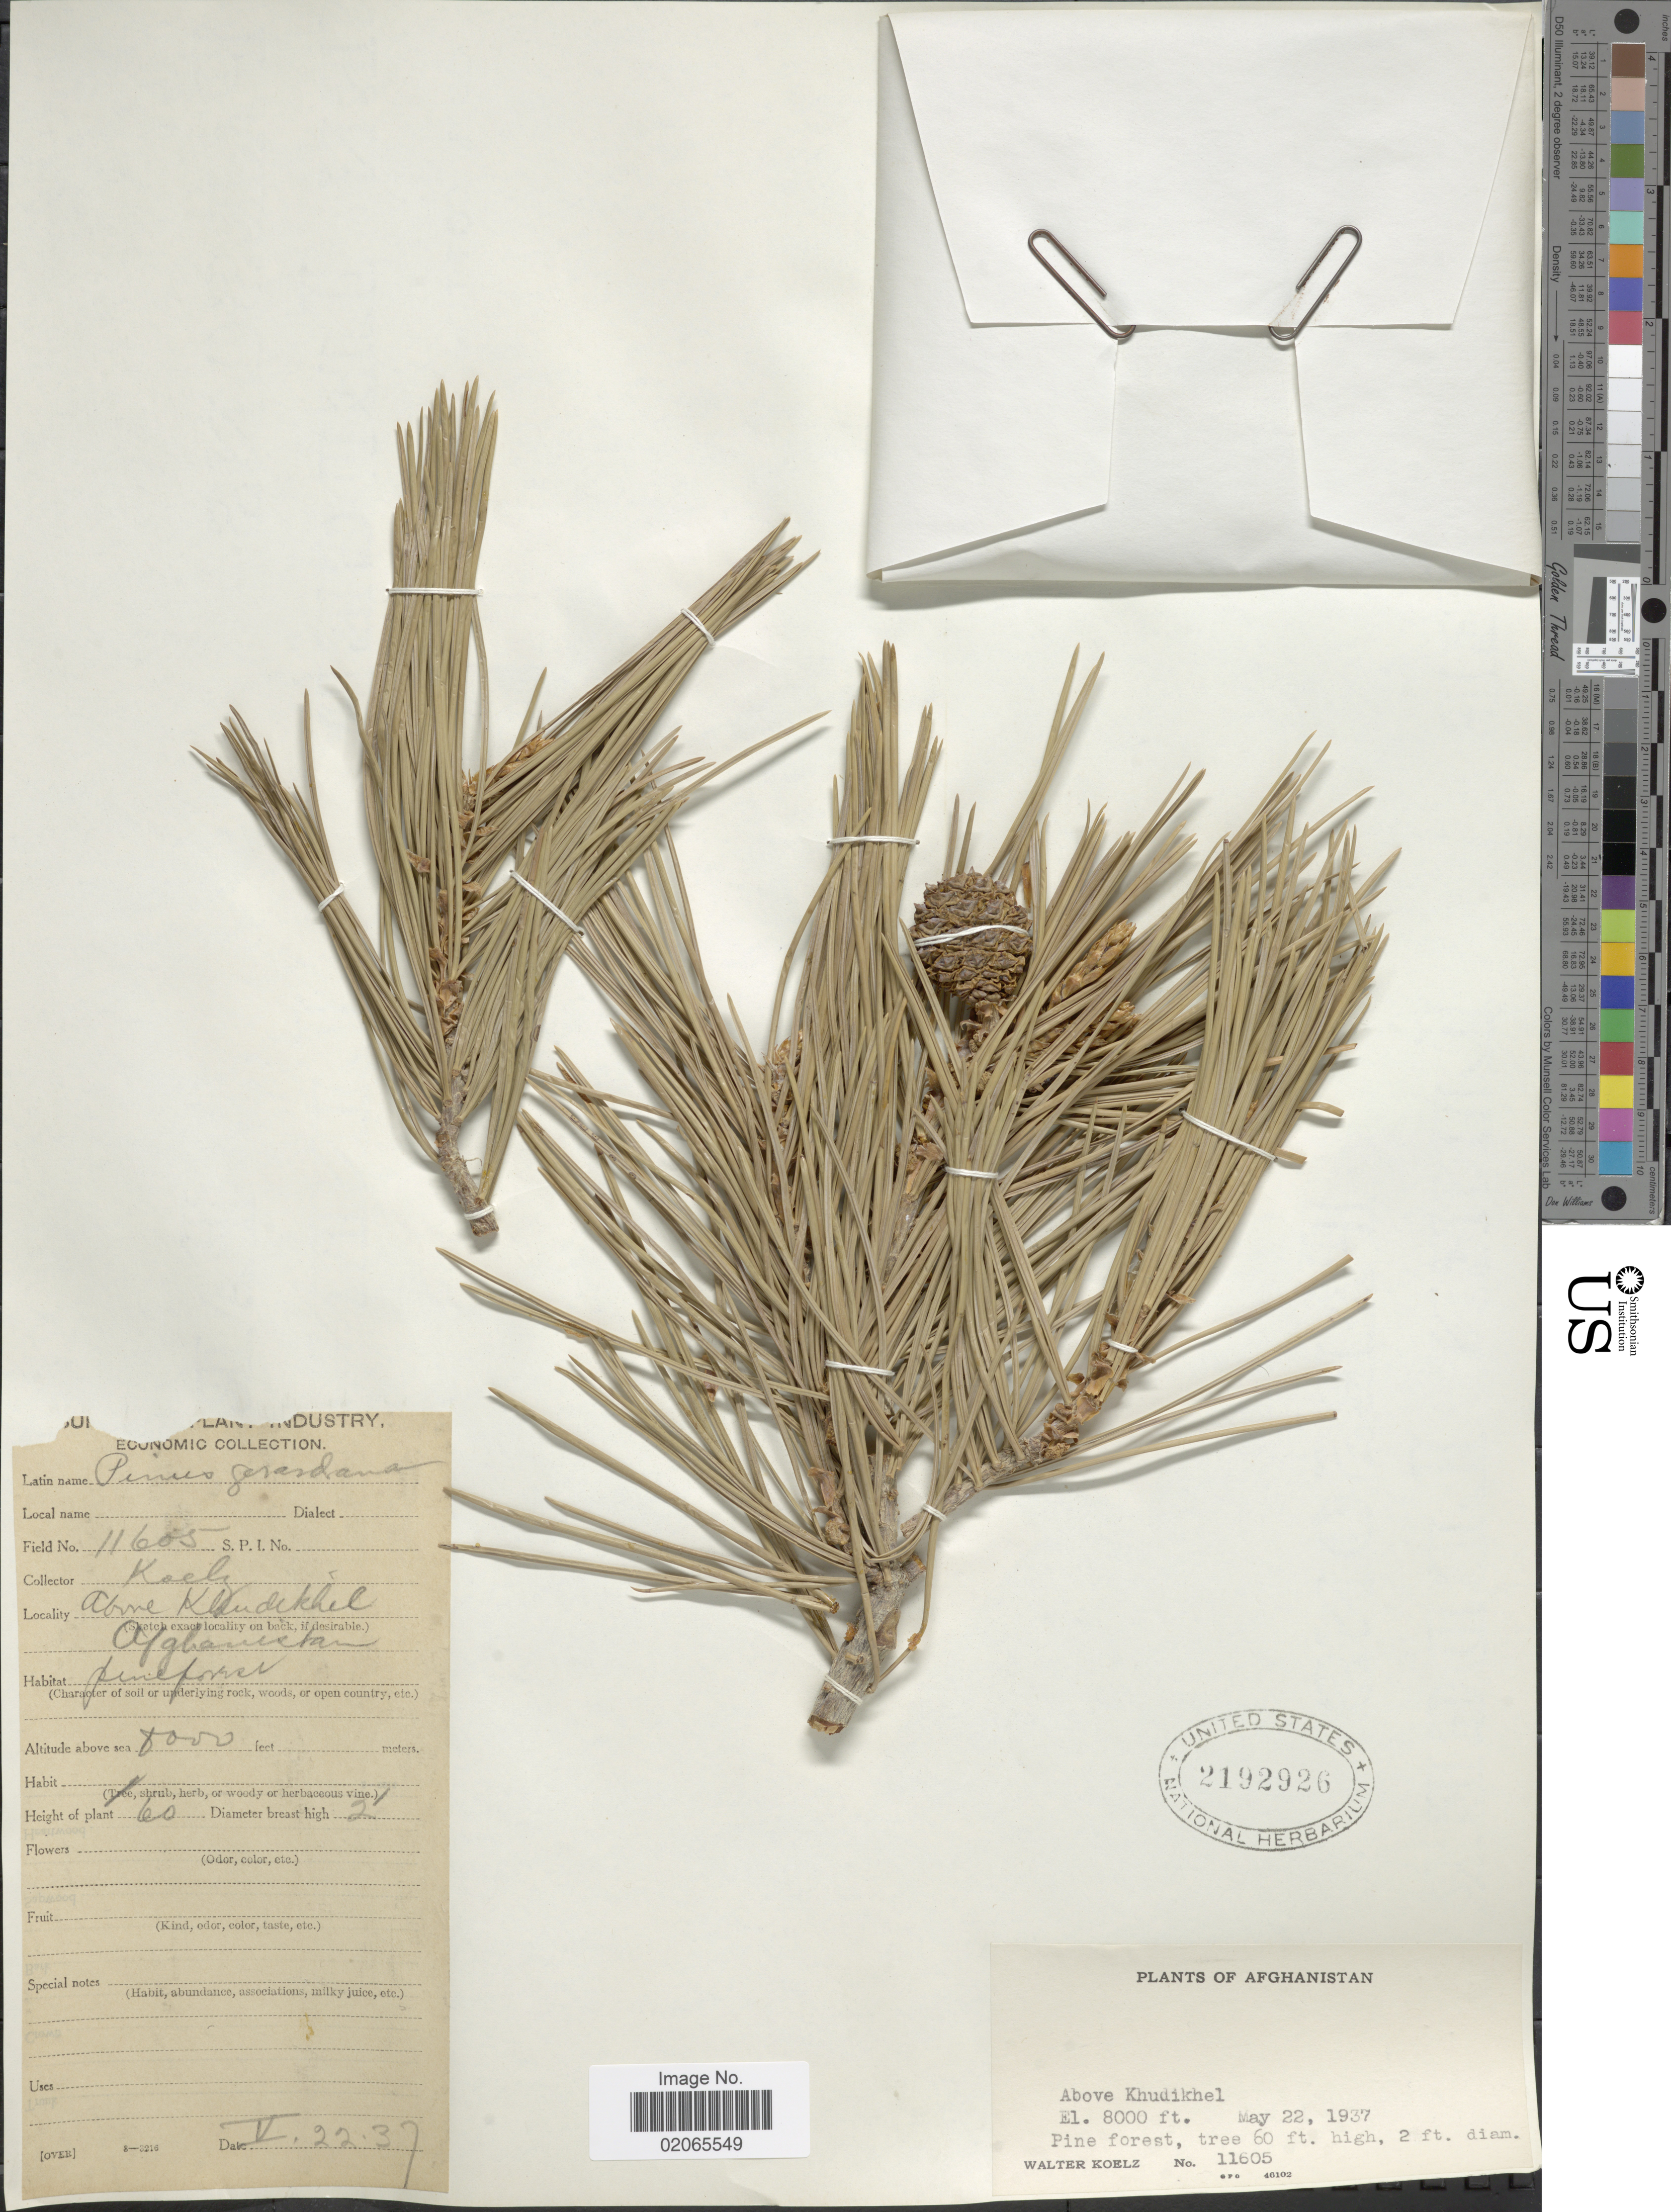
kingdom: Plantae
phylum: Tracheophyta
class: Pinopsida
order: Pinales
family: Pinaceae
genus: Pinus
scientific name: Pinus gerardiana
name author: Wall. ex D. Don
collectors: W. N. Koelz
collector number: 11605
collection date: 1937-05-22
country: Afghanistan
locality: Above Khudikhel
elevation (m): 2438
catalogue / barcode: US 2192926